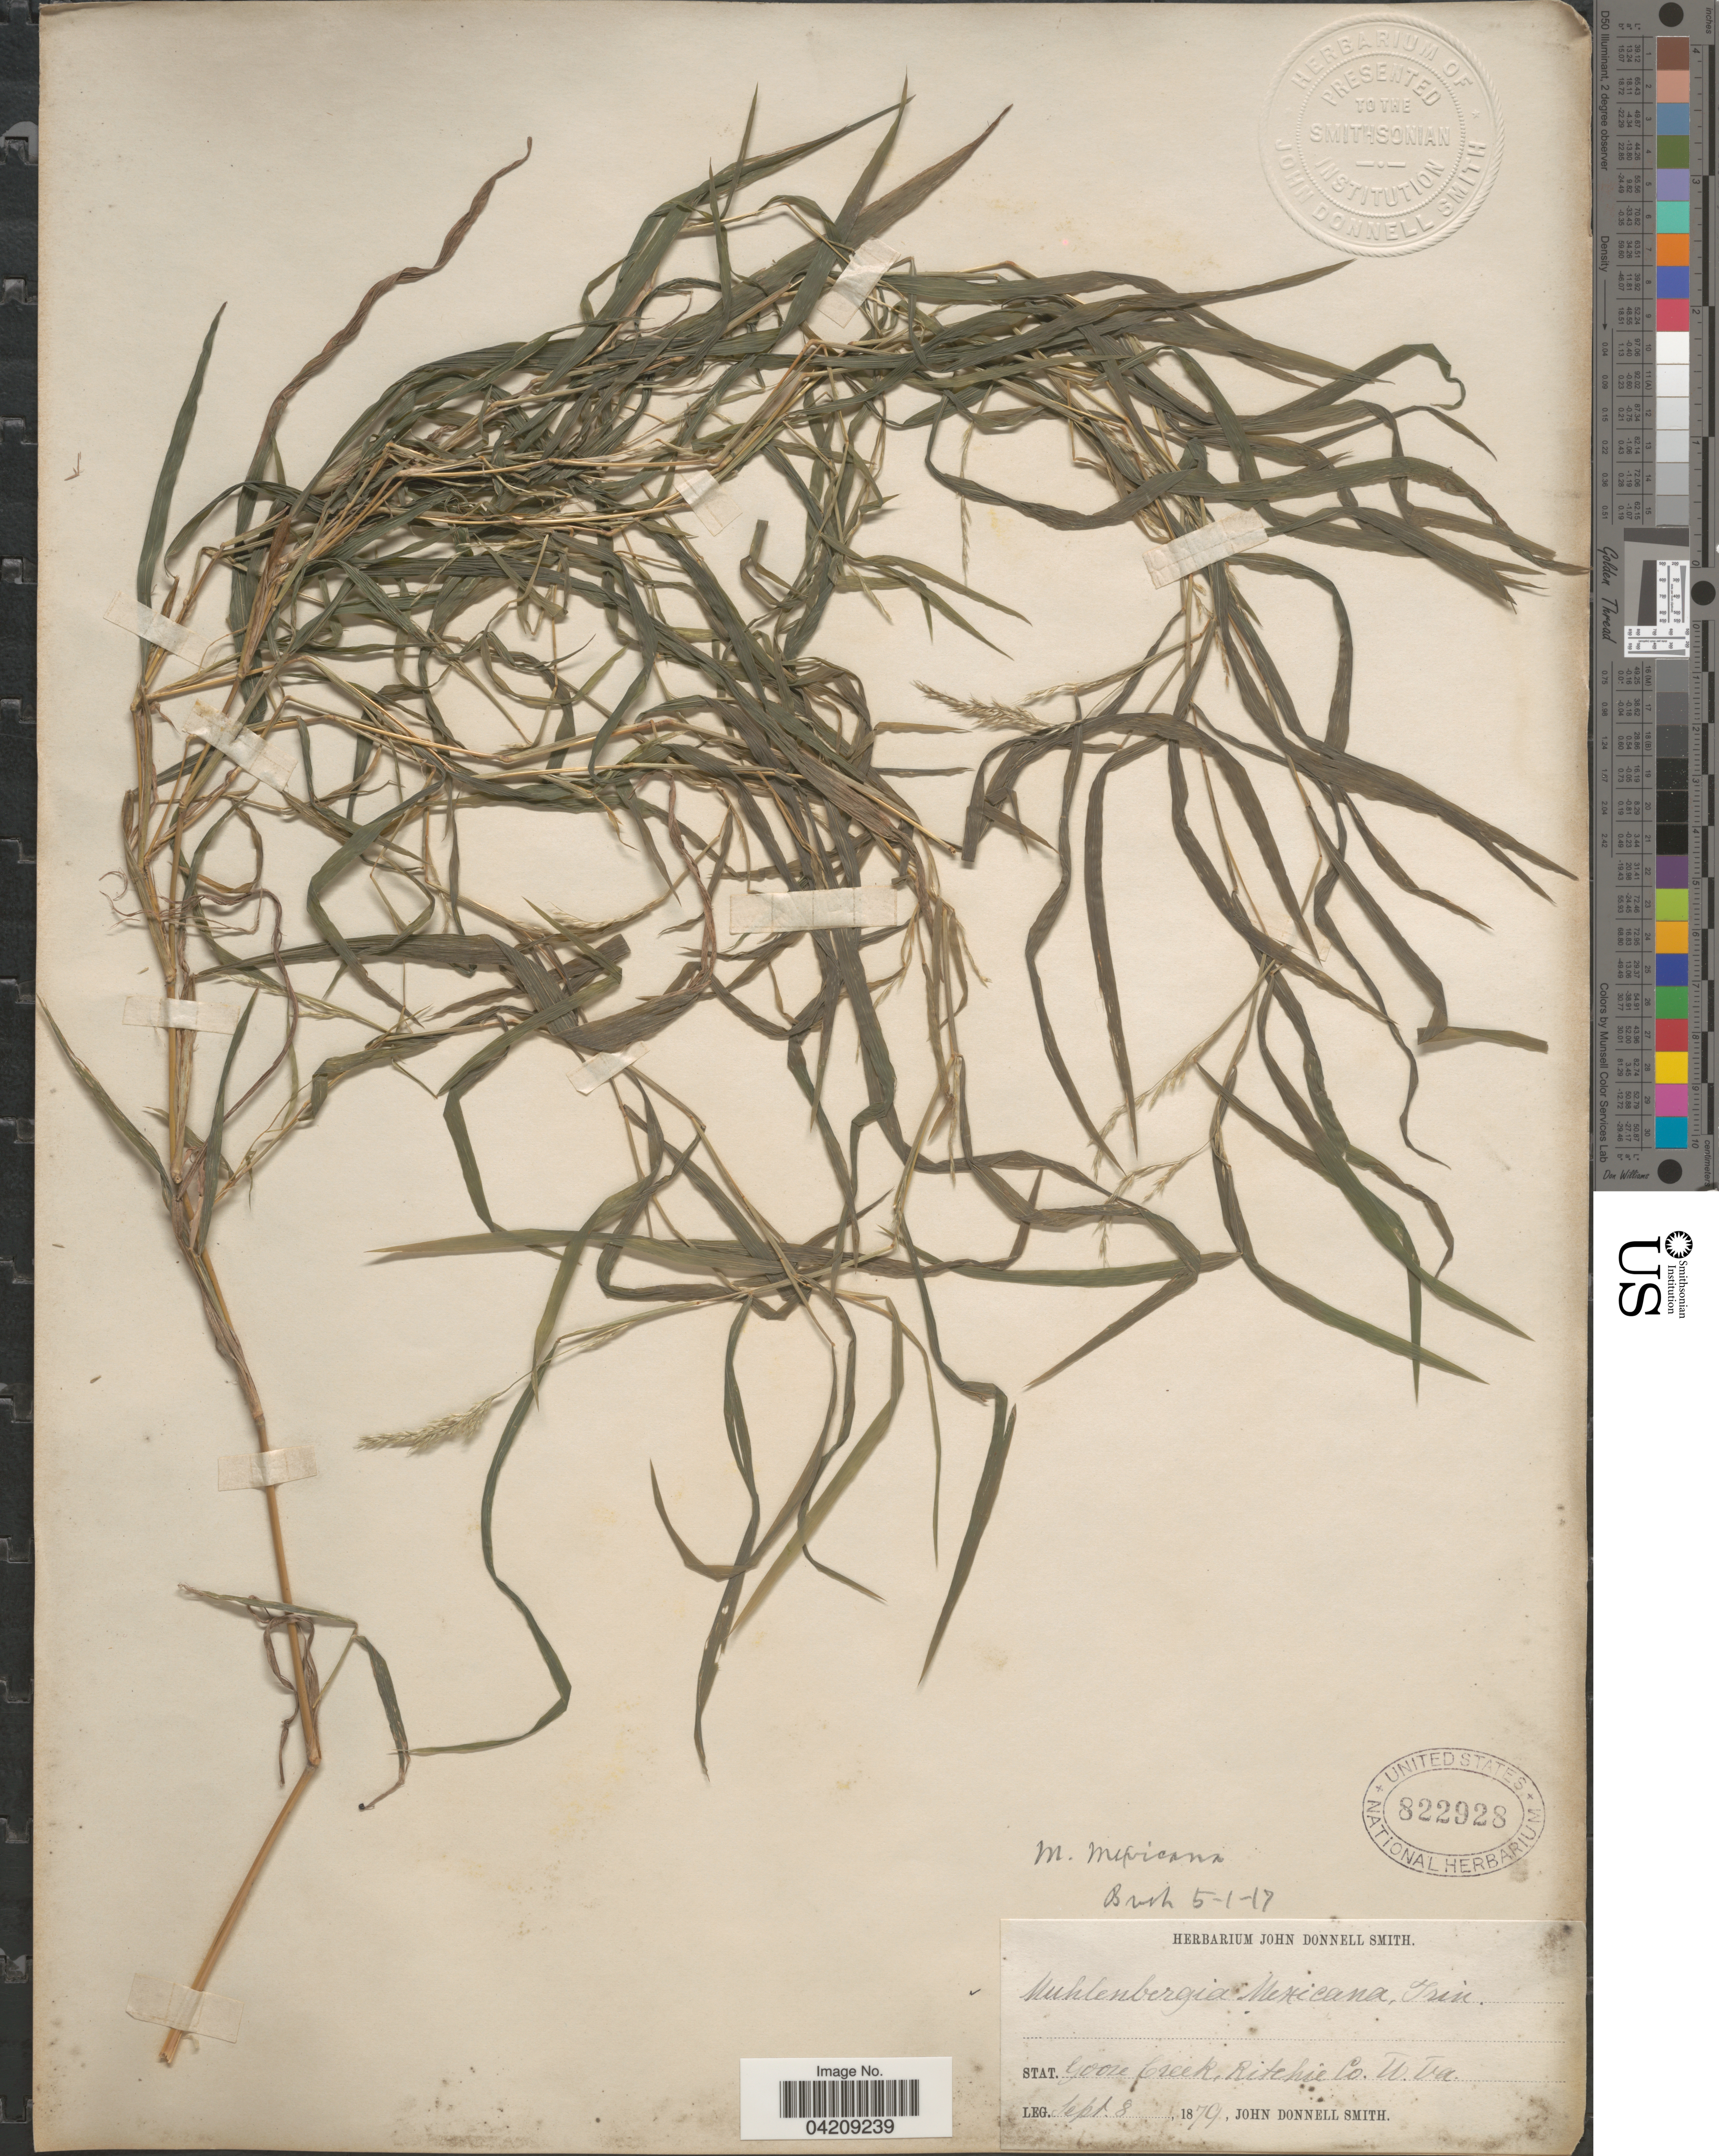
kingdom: Plantae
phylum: Tracheophyta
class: Liliopsida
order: Poales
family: Poaceae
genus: Muhlenbergia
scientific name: Muhlenbergia frondosa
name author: (Poir.) Fernald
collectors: J. Donnell Smith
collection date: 1879-09-08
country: United States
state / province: West Virginia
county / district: Ritchie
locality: Goose Creek, Ritchie Co.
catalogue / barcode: US 822928